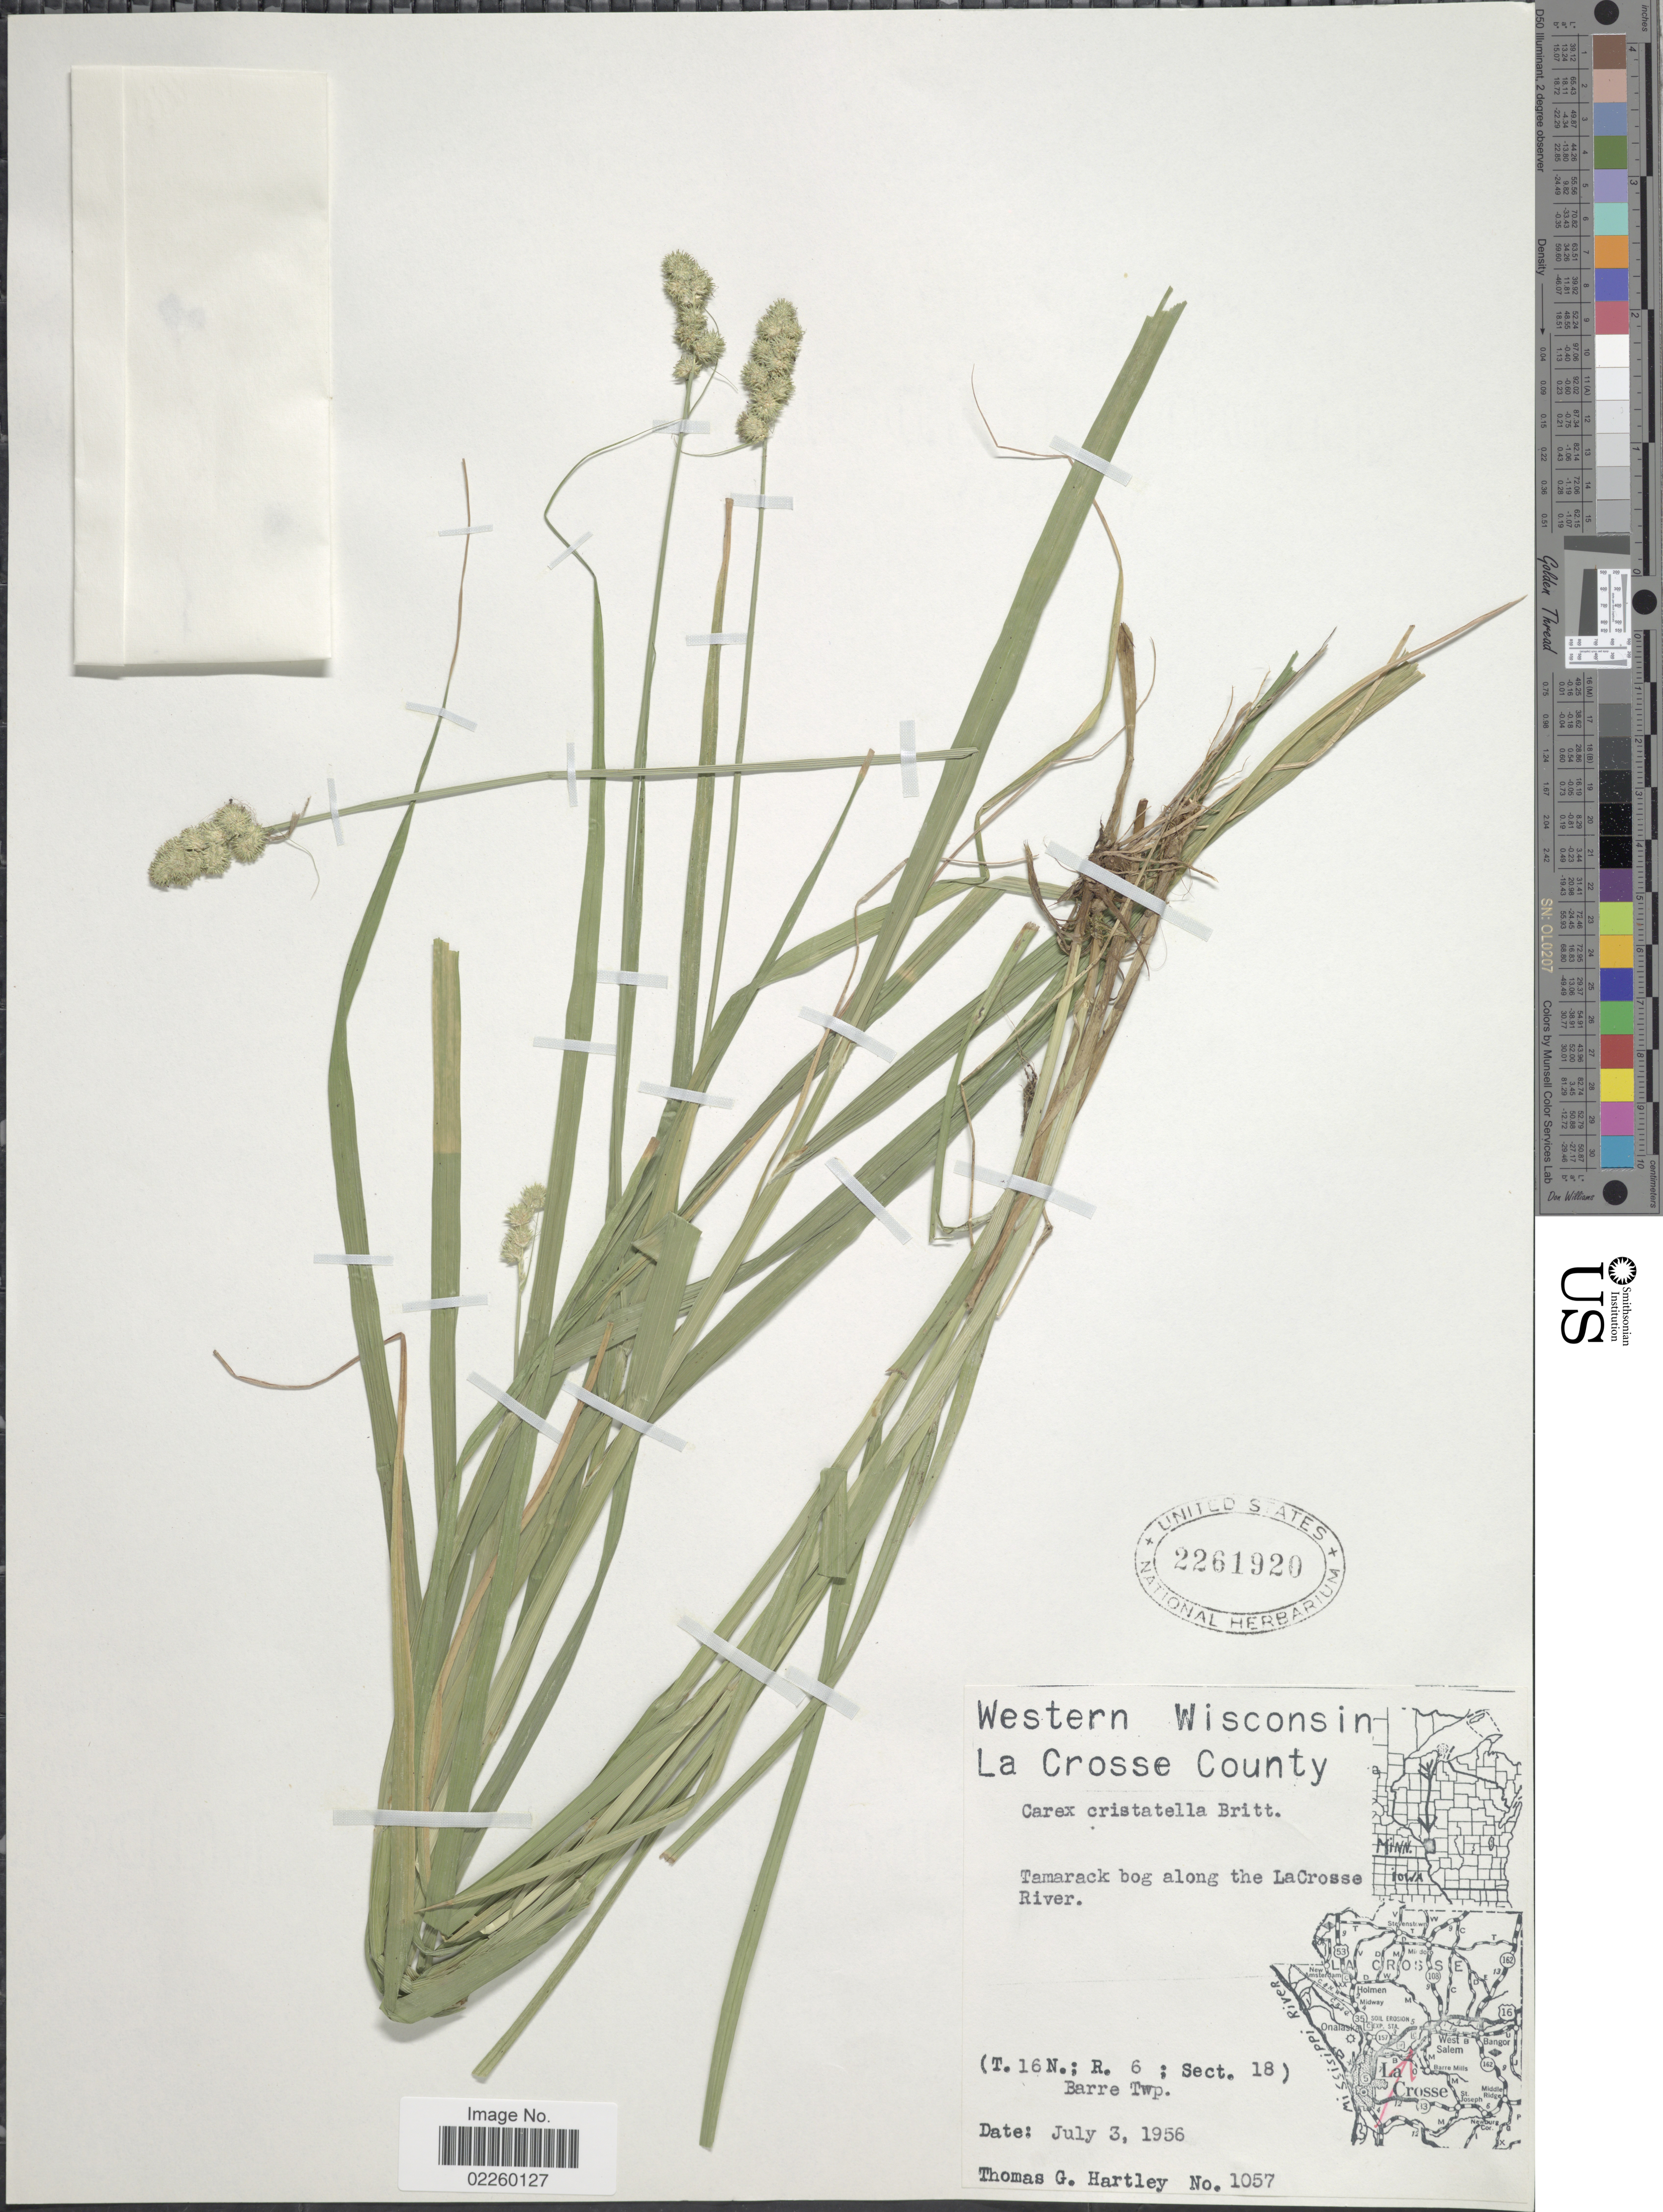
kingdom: Plantae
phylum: Tracheophyta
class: Liliopsida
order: Poales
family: Cyperaceae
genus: Carex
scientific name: Carex cristatella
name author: Britton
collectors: T. G. Hartley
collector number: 1057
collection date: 1956-07-03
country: United States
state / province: Wisconsin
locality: Western Wisconsin. La Crosse County. Tamarack bog along the LaCrosse River. (T.16N.; R.6; Sect. 18) Barre Twp.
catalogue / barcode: US 2261920